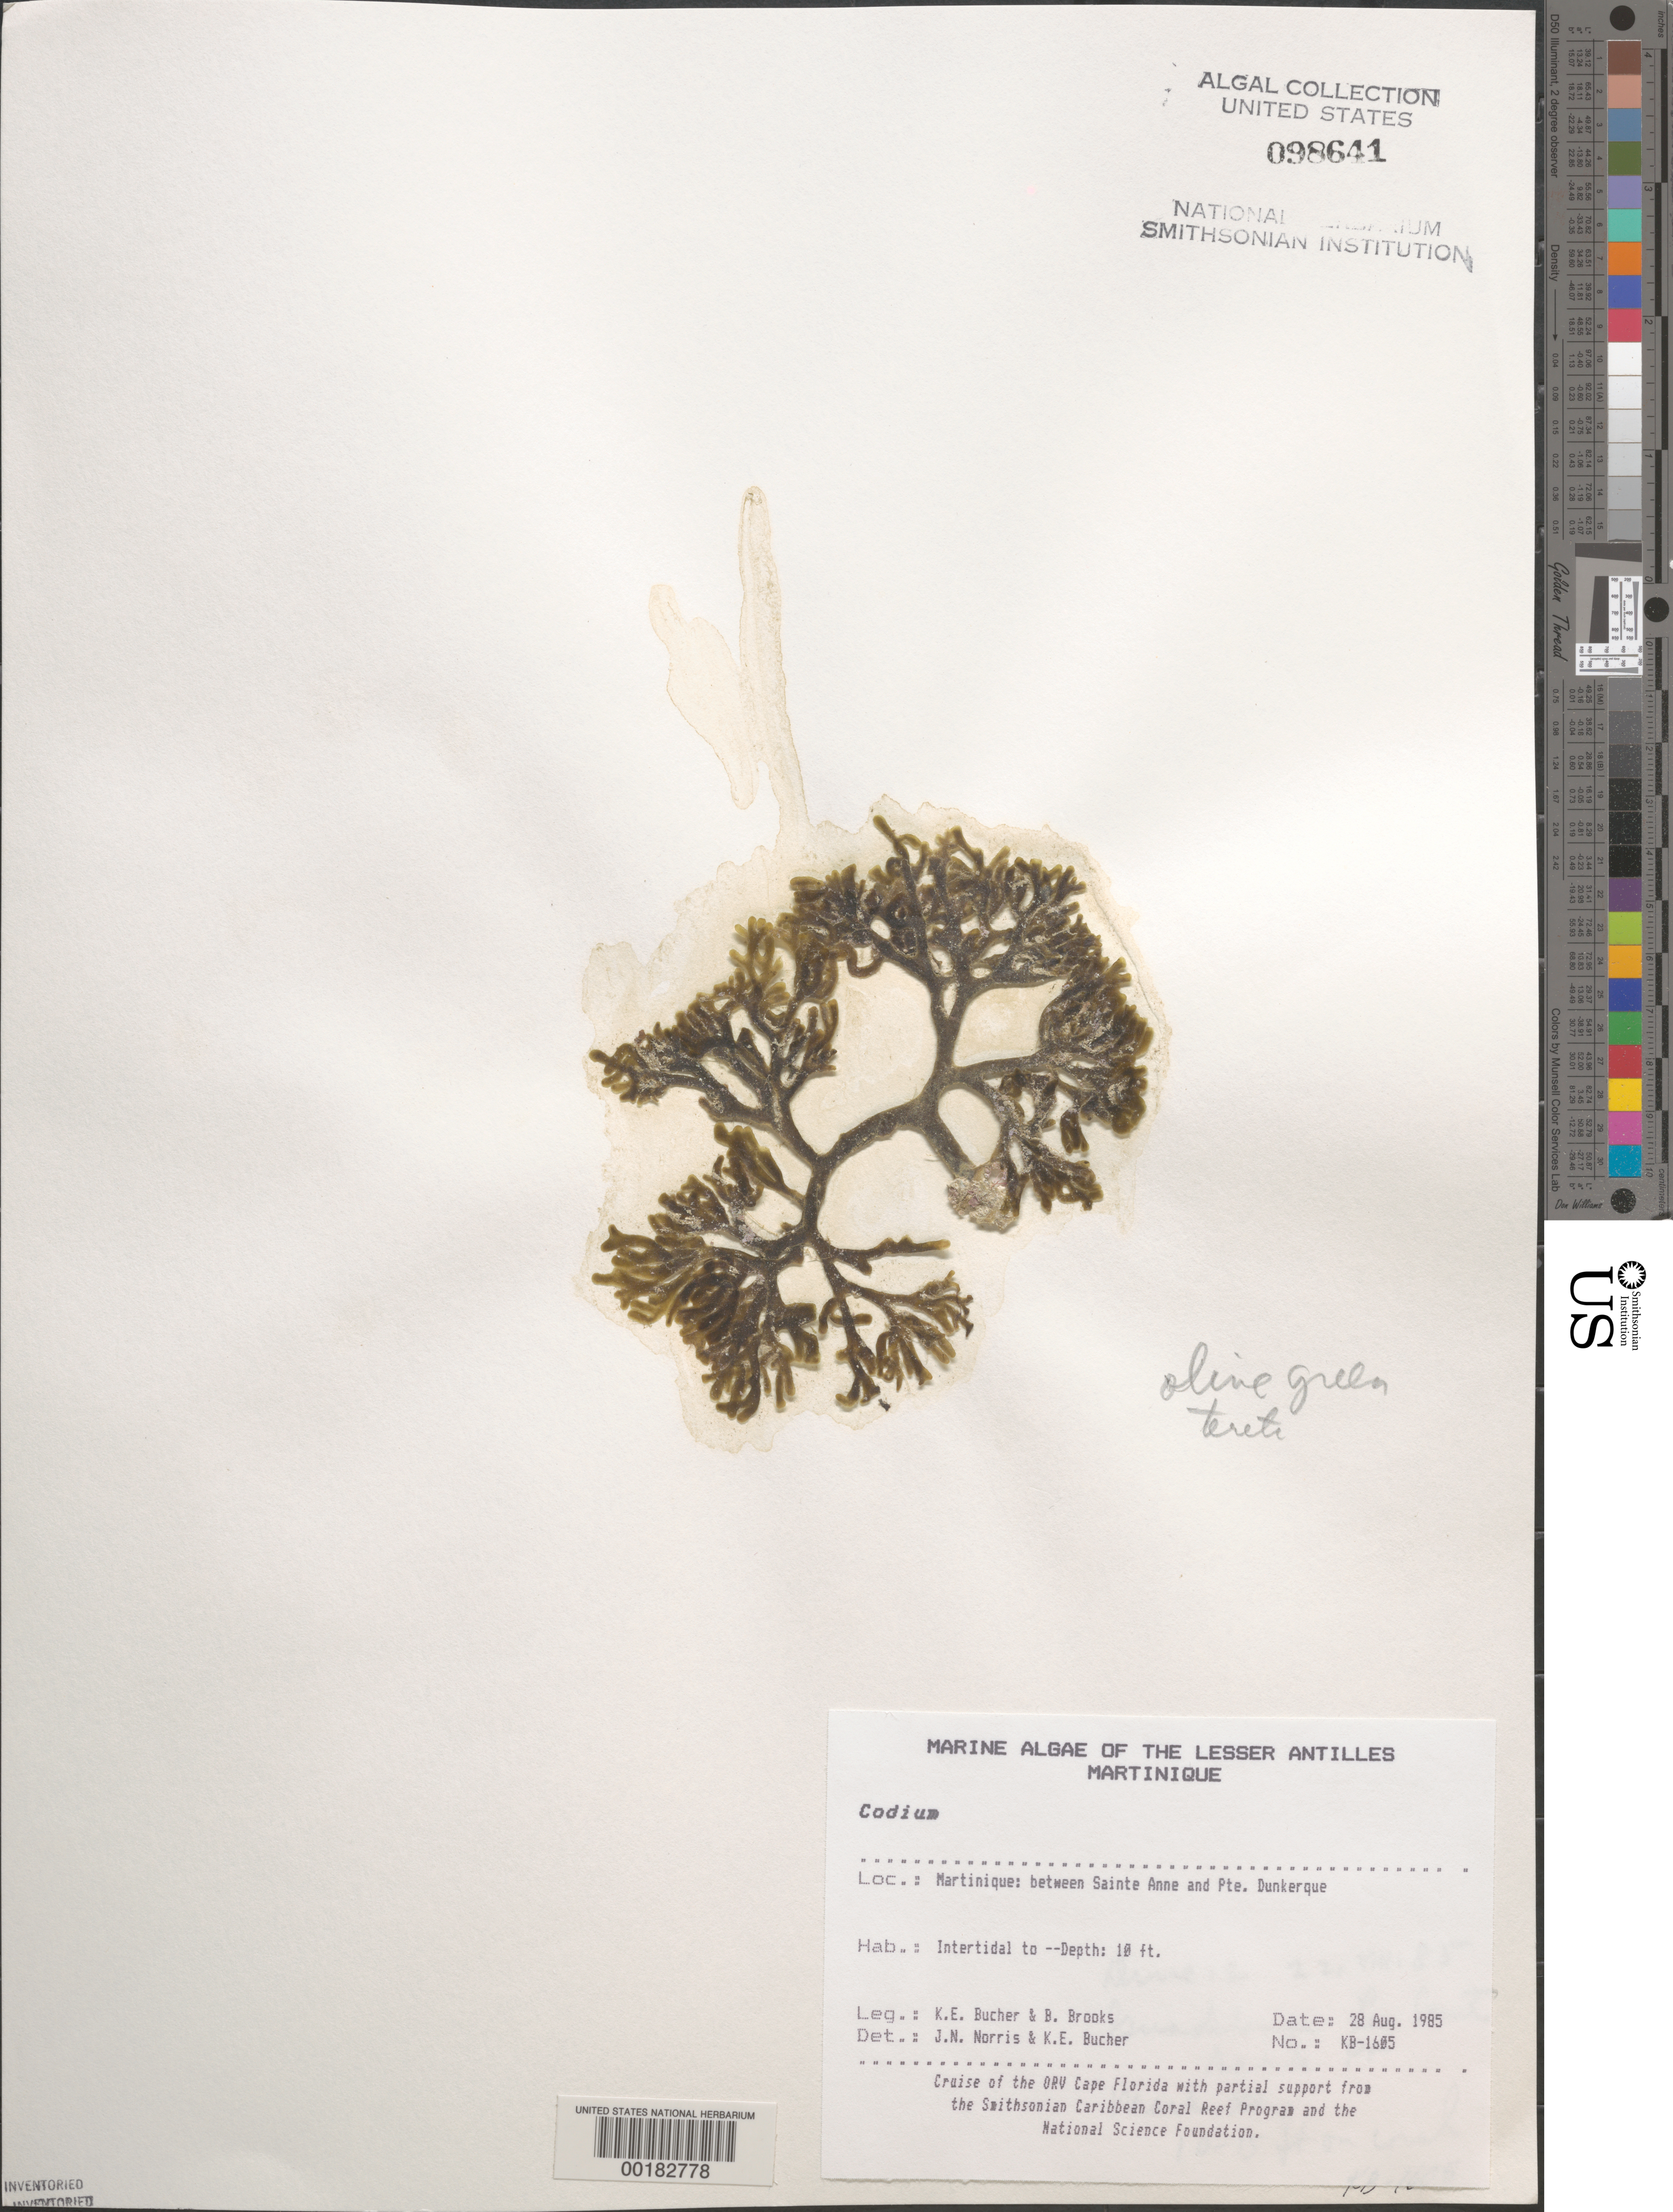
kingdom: Plantae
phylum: Chlorophyta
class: Ulvophyceae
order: Bryopsidales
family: Codiaceae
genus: Codium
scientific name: Codium sp.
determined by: Norris, J. N.; Bucher, K. E.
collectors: K. E. Bucher & B. Brooks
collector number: Kb-1605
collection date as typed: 28 Aug 1985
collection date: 1985-08-28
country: Martinique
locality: Between Sainte Anne and Pointe Dunkerque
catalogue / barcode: US 98641